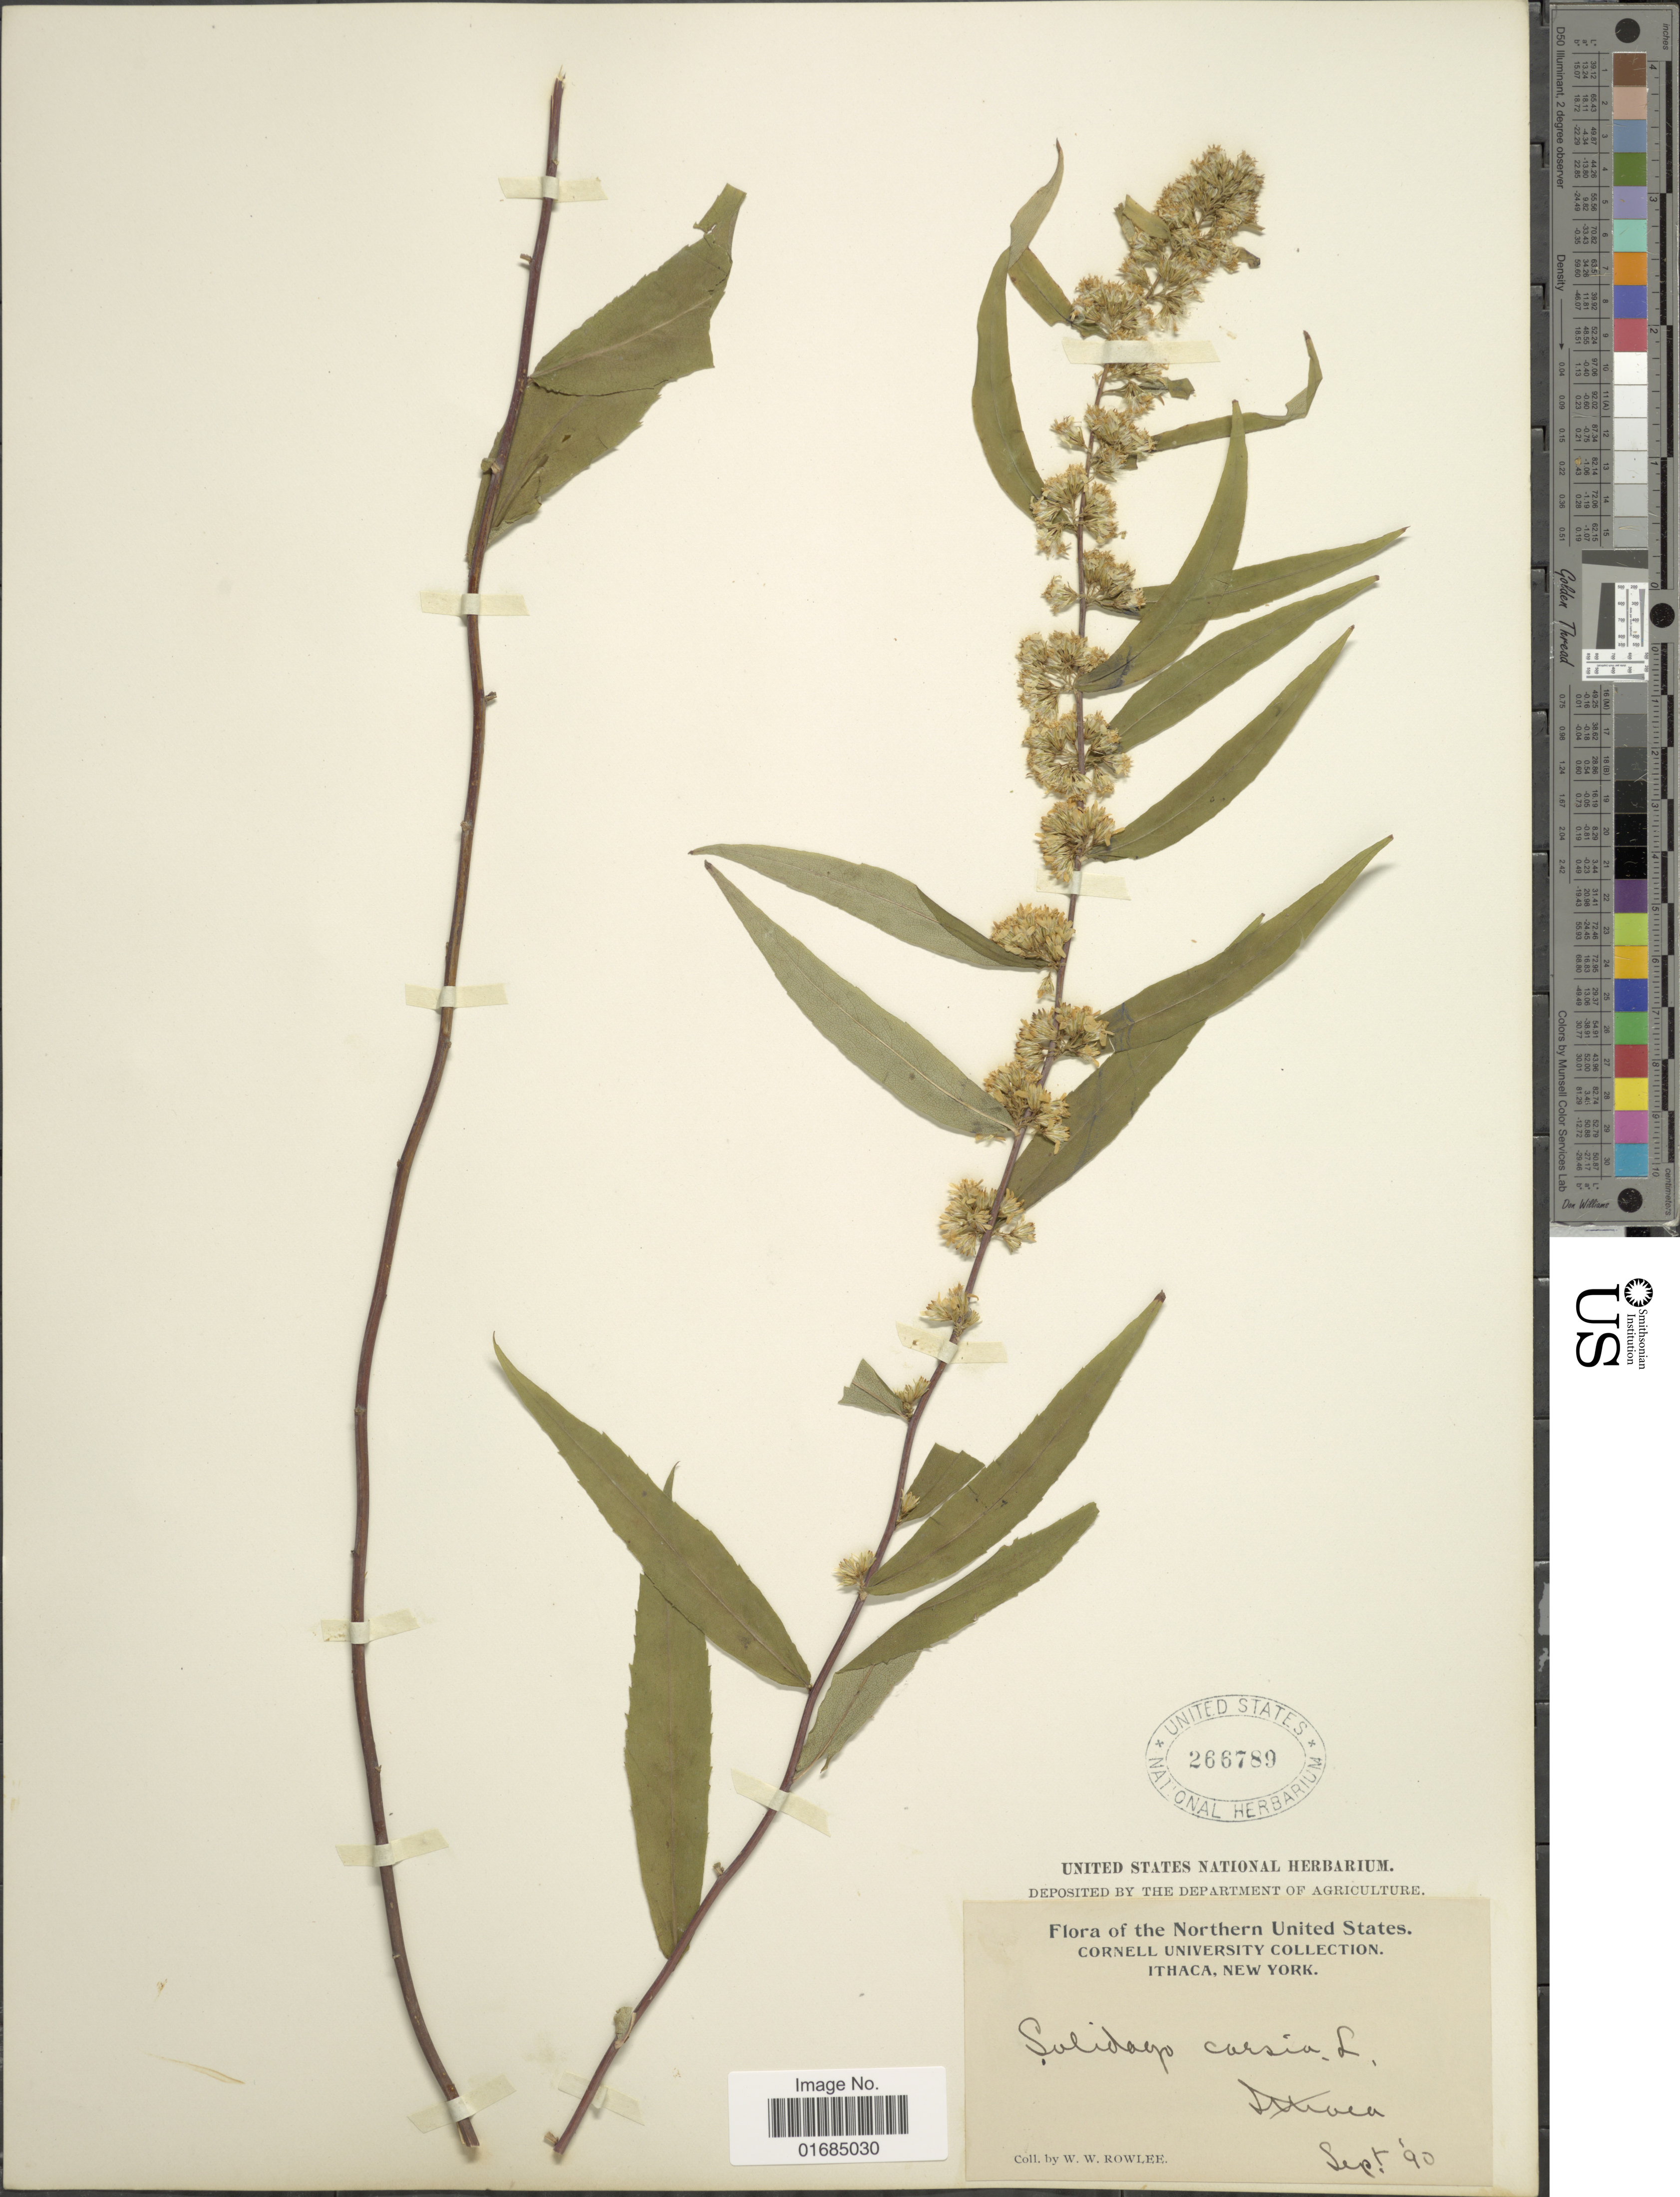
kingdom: Plantae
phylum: Tracheophyta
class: Magnoliopsida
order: Asterales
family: Asteraceae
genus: Solidago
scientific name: Solidago caesia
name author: L.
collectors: W. W. Rowlee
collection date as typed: Transcribed d/m/y: /9/90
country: United States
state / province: New York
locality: Ithaca.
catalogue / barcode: US 266789